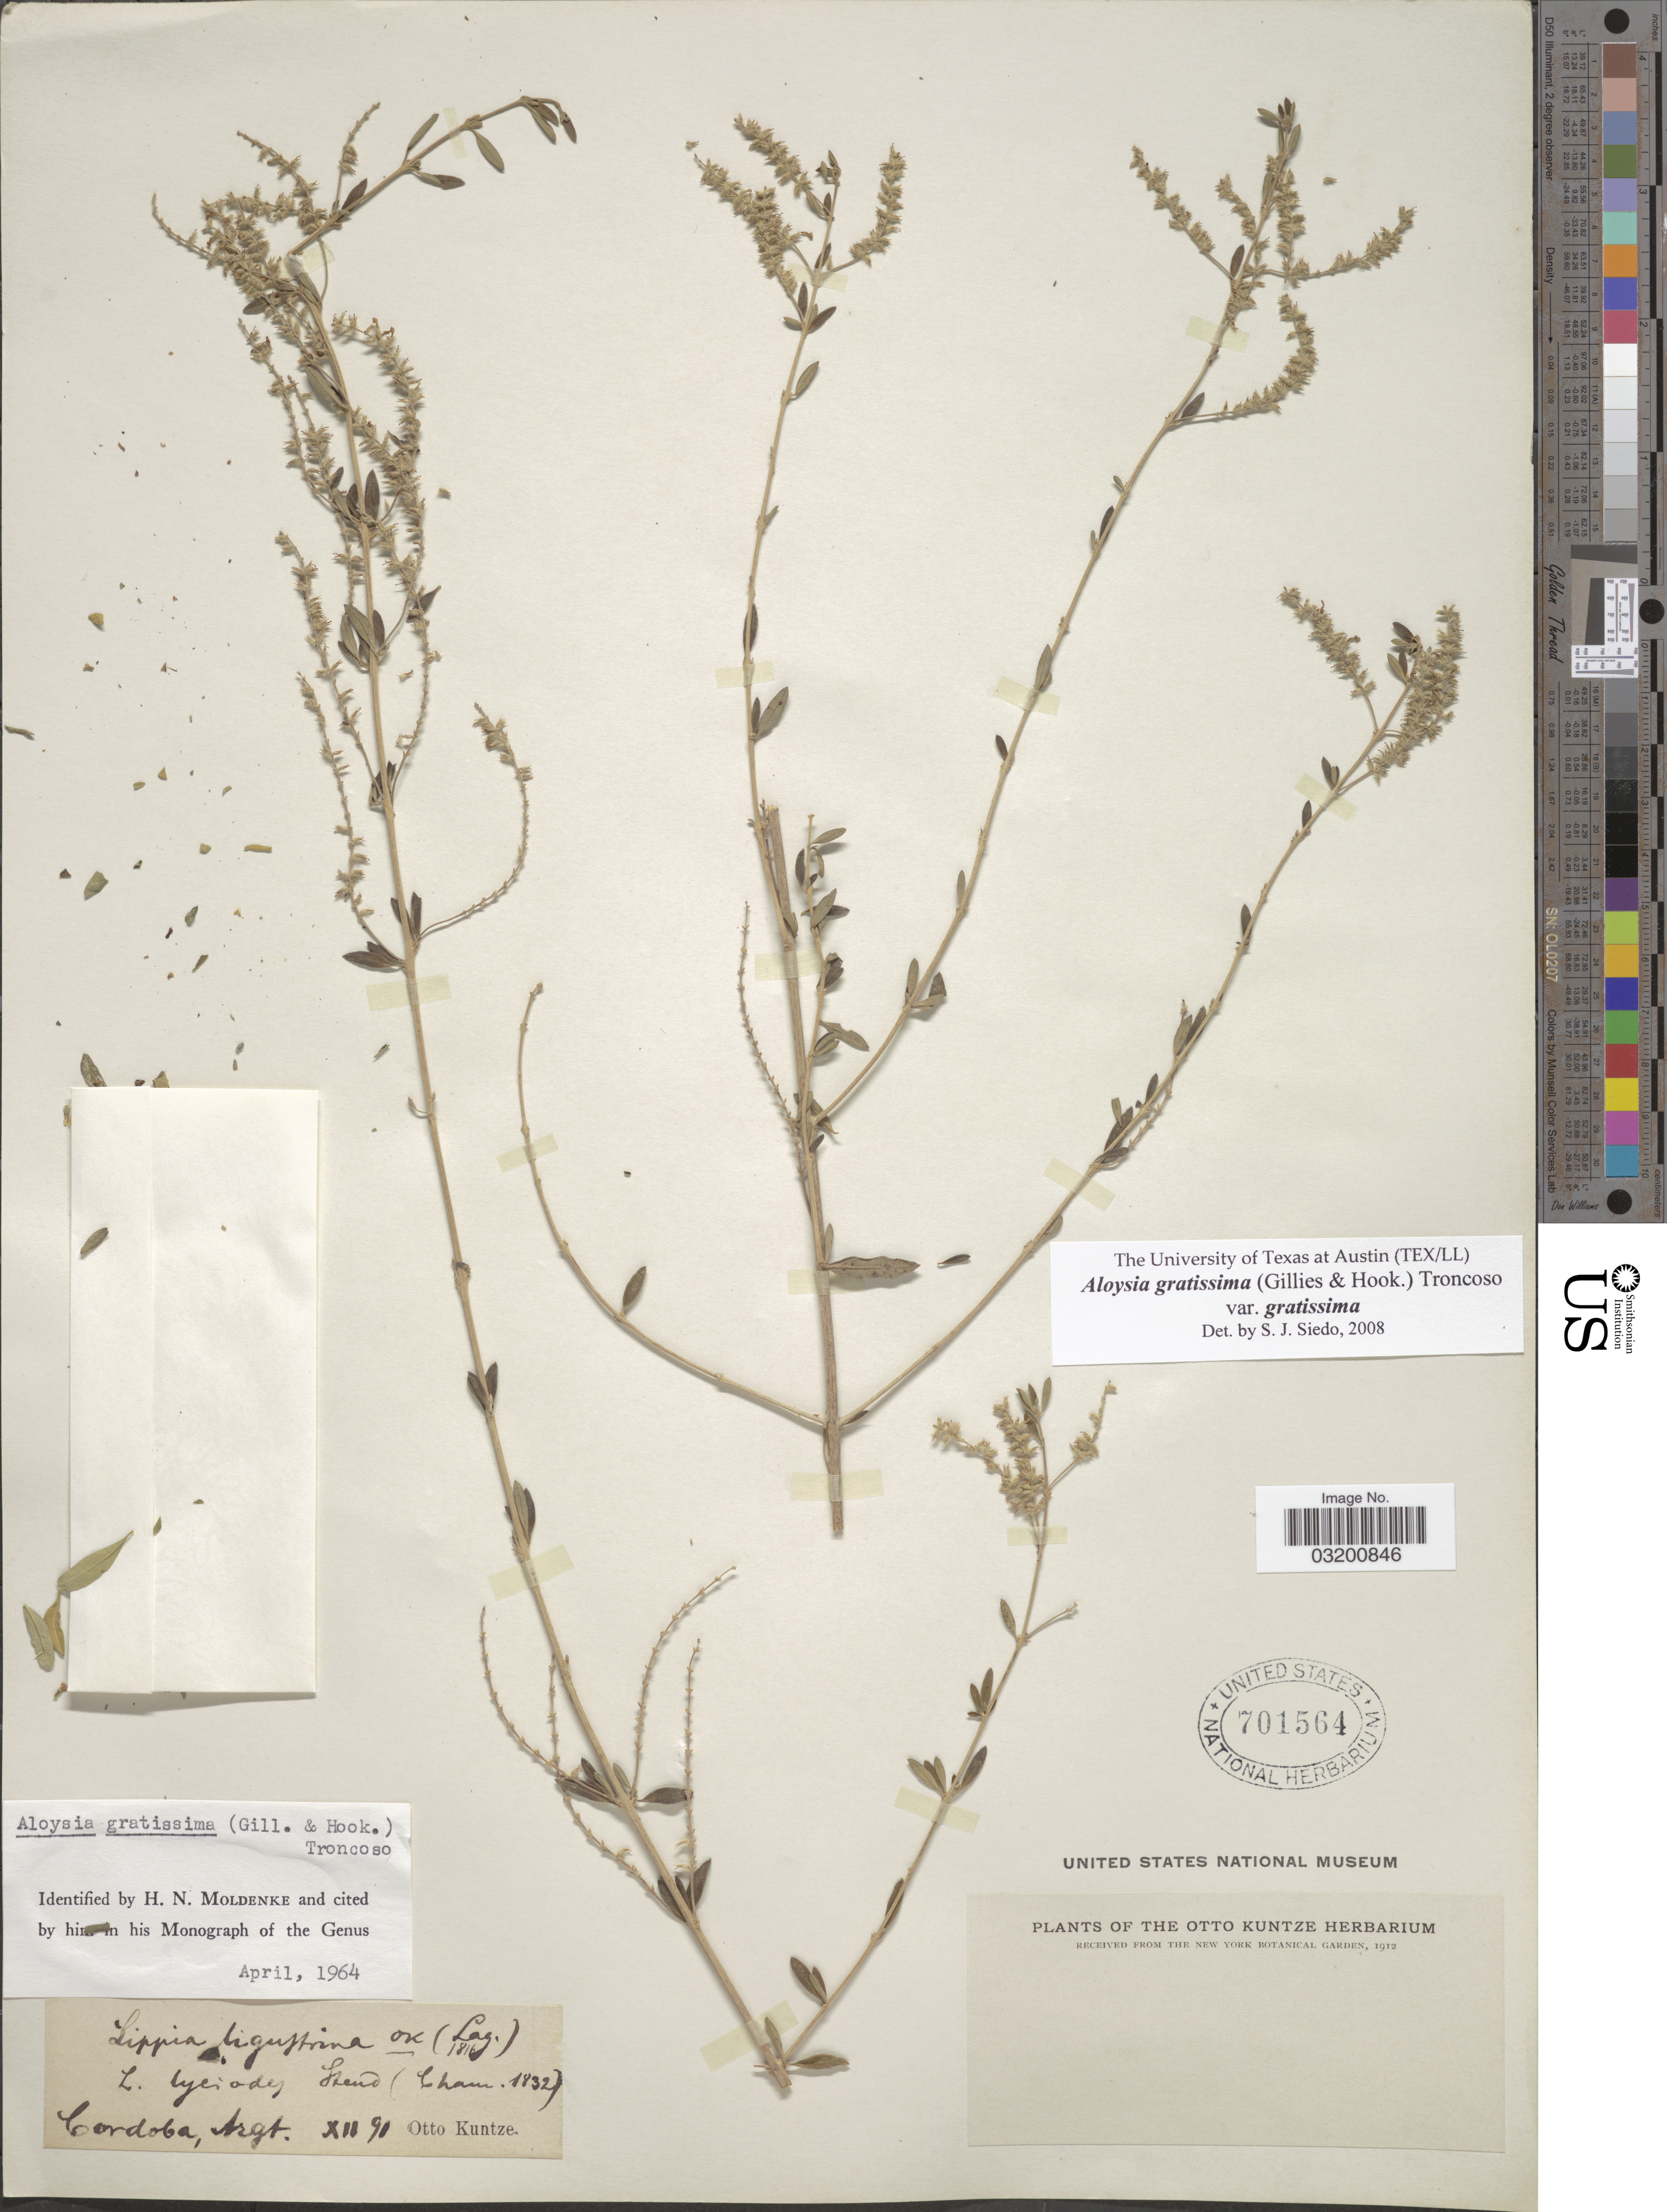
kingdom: Plantae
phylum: Tracheophyta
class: Magnoliopsida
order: Lamiales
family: Verbenaceae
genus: Aloysia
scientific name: Aloysia gratissima var. gratissima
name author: (Gillies & Hook.) Tronc.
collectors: C.E.O. Kuntze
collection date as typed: Transcribed d/m/y: /12/91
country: Argentina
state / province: Cordoba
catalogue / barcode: US 701564